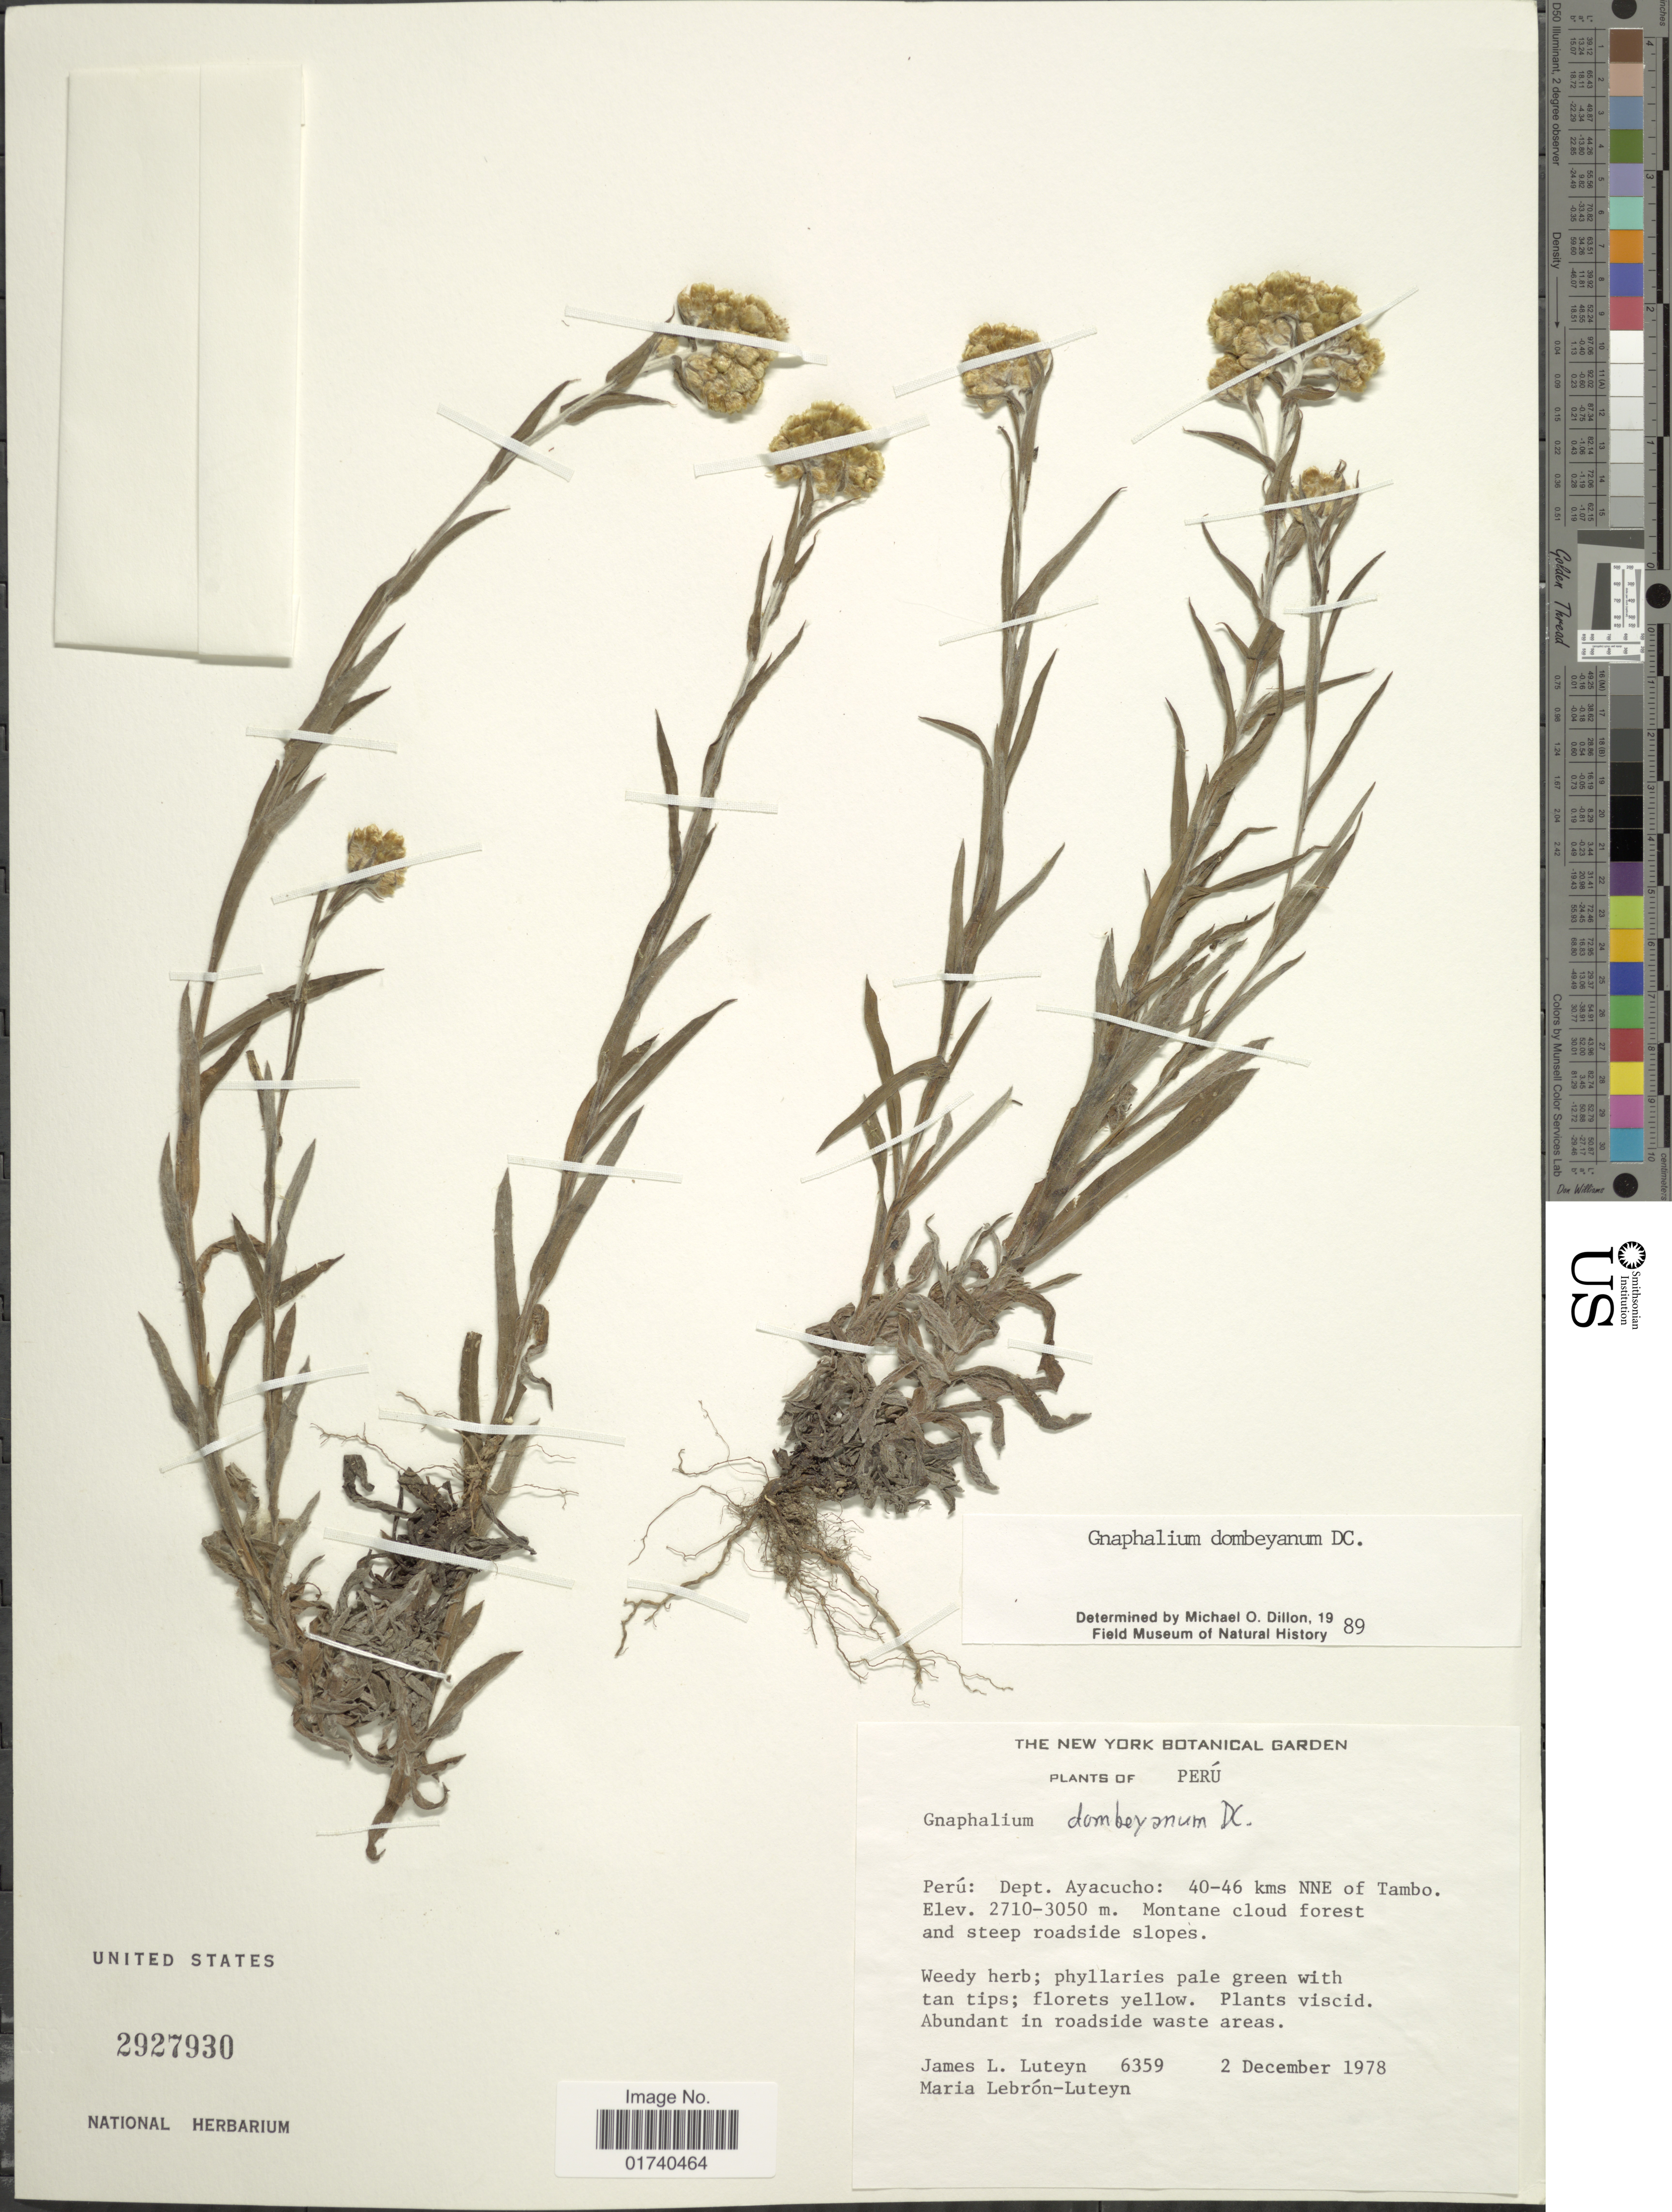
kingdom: Plantae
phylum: Tracheophyta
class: Magnoliopsida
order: Asterales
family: Asteraceae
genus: Pseudognaphalium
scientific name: Pseudognaphalium dombeyanum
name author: (DC.) Anderb.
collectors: J. L. Luteyn & M. L. Lebrón-Luteyn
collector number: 6359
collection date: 1978-12-02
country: Peru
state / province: Ayacucho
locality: Dept. Ayacucho: 40 -46 kms NNE of Tambo.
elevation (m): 2710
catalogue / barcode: US 2927930